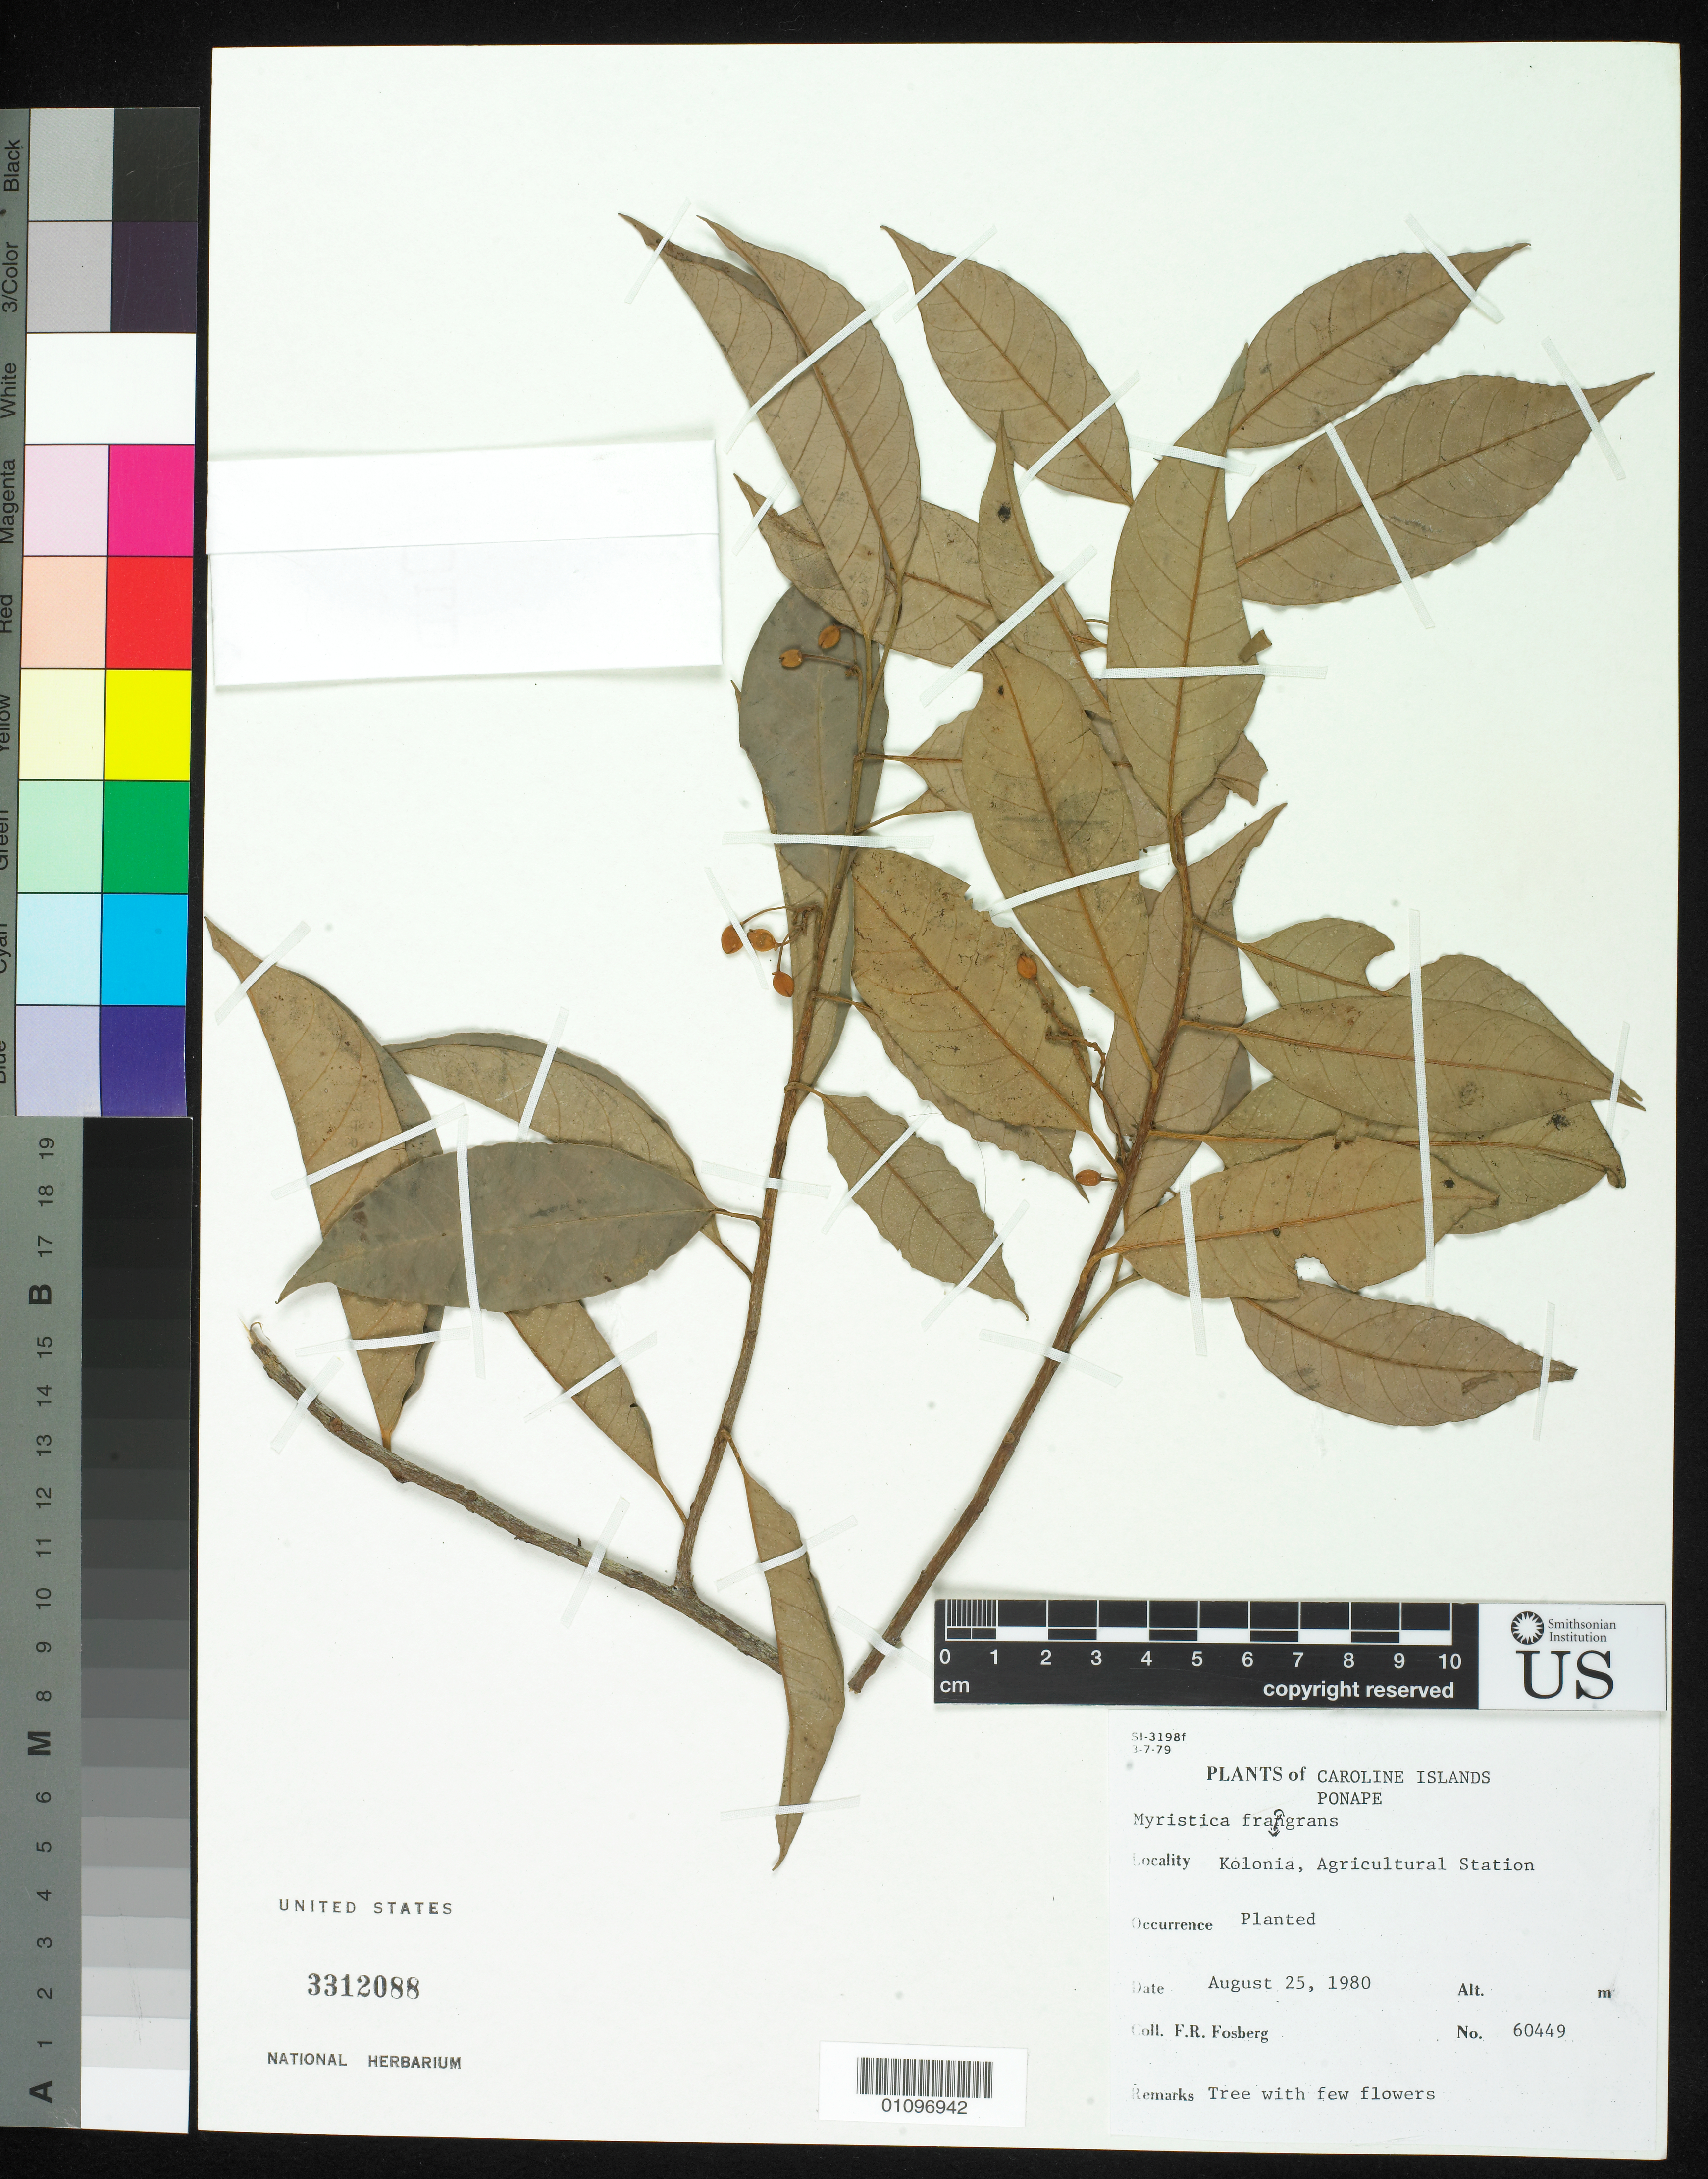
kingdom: Plantae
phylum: Tracheophyta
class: Magnoliopsida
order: Magnoliales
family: Myristicaceae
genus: Myristica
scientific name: Myristica fragrans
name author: Houtt.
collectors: F. R. Fosberg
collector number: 60449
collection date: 1980-08-25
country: Micronesia, Federated States of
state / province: Pohnpei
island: Pohnpei [Ponape]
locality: Kolonia, agricultural station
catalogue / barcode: US 3312088